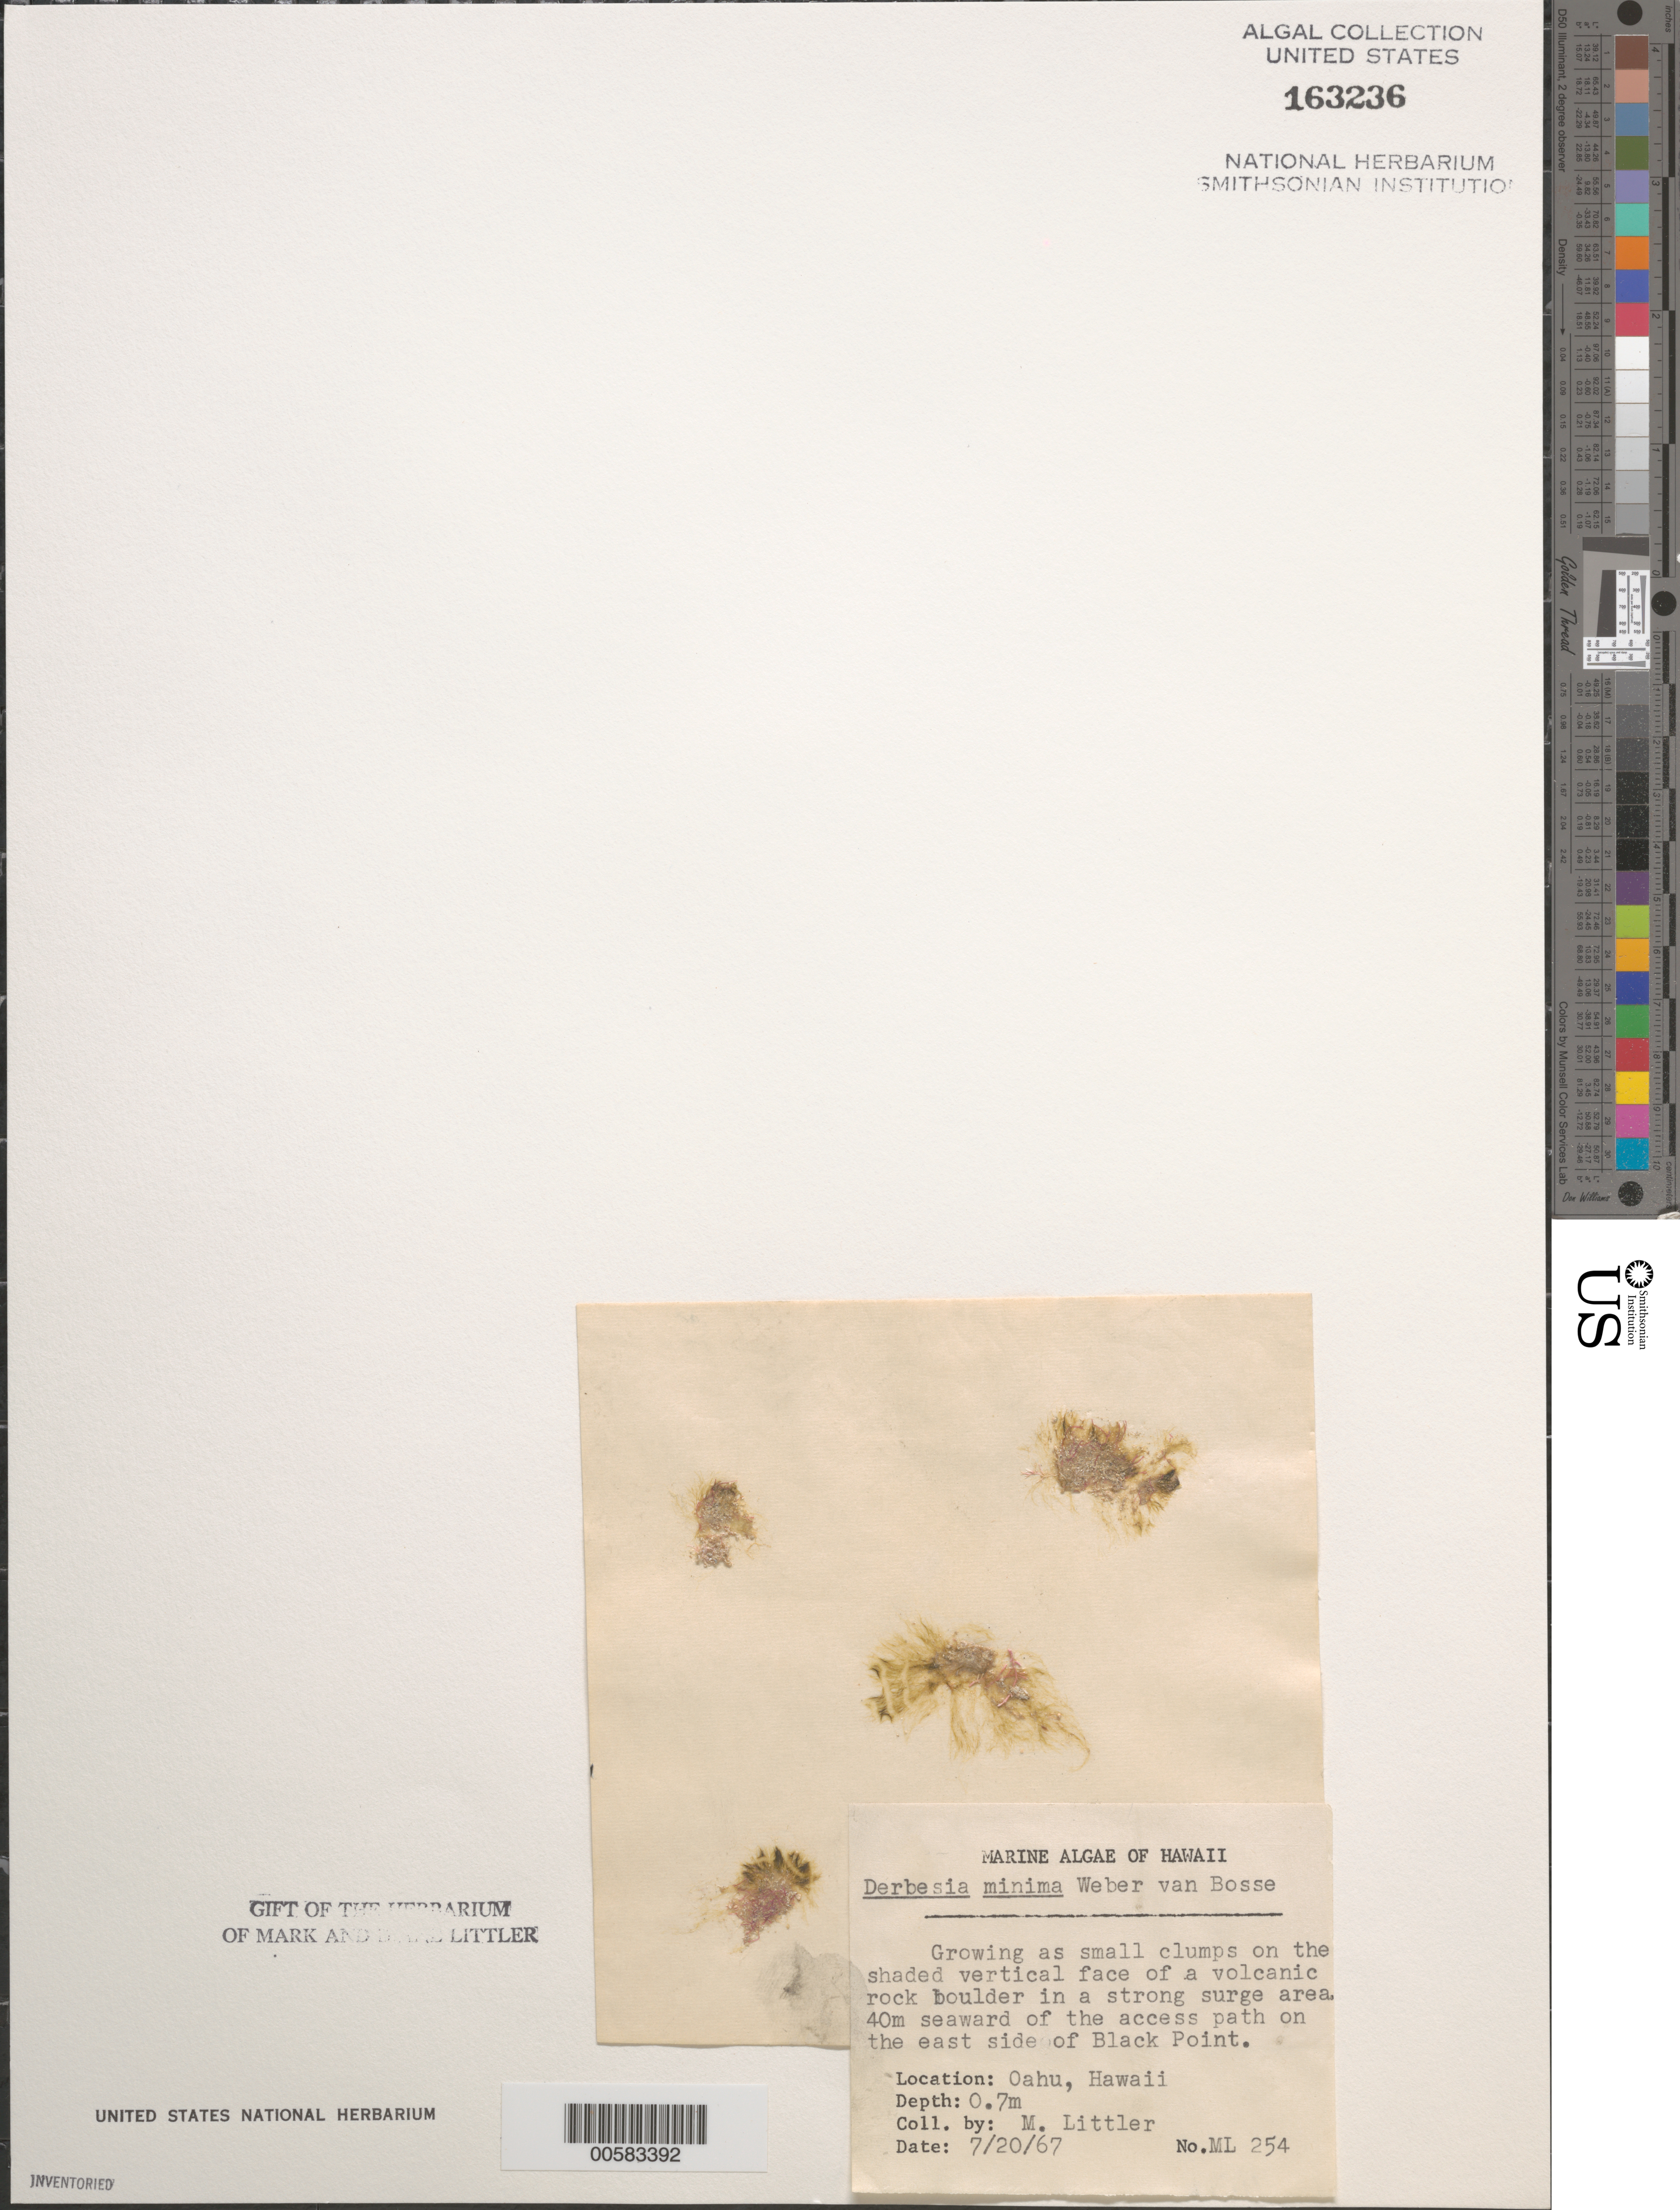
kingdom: Plantae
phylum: Chlorophyta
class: Ulvophyceae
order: Bryopsidales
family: Derbesiaceae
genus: Derbesia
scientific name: Derbesia minima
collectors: M. M. Littler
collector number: ML 254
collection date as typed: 20 Jul 1967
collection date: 1967-07-20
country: United States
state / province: Hawaii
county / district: Honolulu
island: Oahu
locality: Black Point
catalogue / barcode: US 163236